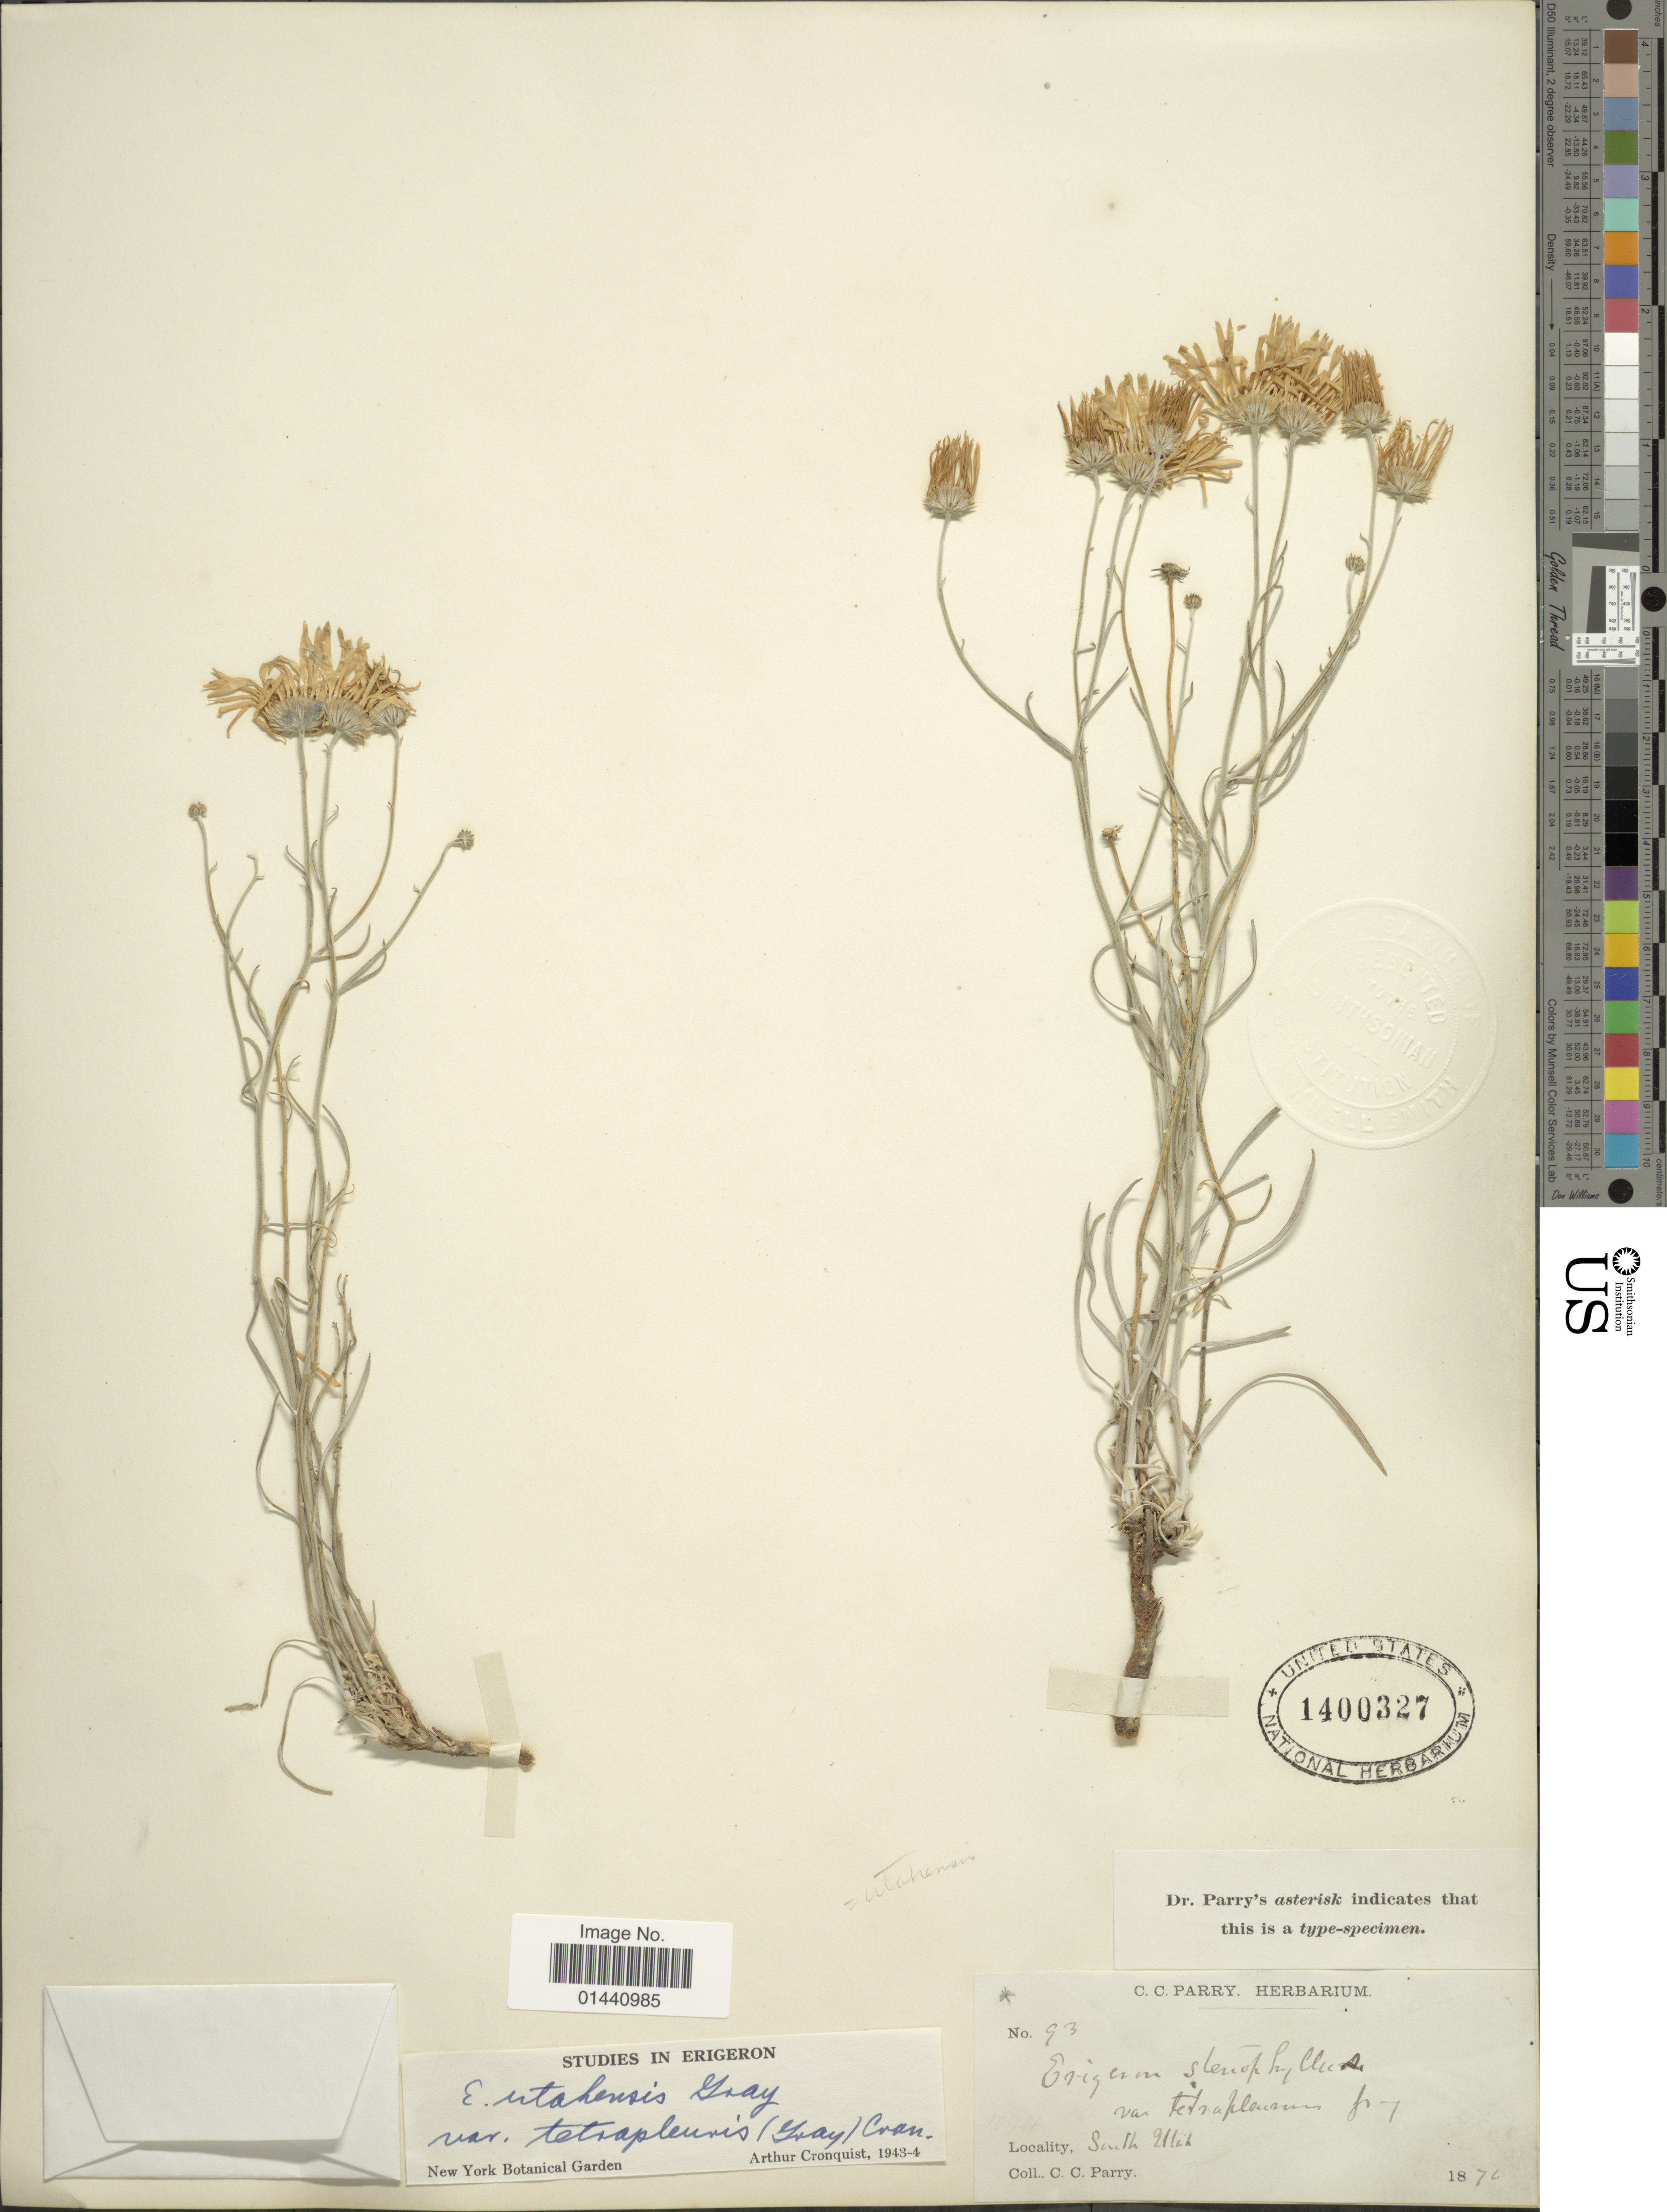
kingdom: Plantae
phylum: Tracheophyta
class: Magnoliopsida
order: Asterales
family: Asteraceae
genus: Erigeron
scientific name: Erigeron utahensis var. tetrapleuris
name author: (A. Gray) Cronq.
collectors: C. C. Parry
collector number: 93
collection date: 1876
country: United States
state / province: Utah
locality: South Utah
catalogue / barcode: US 1400327